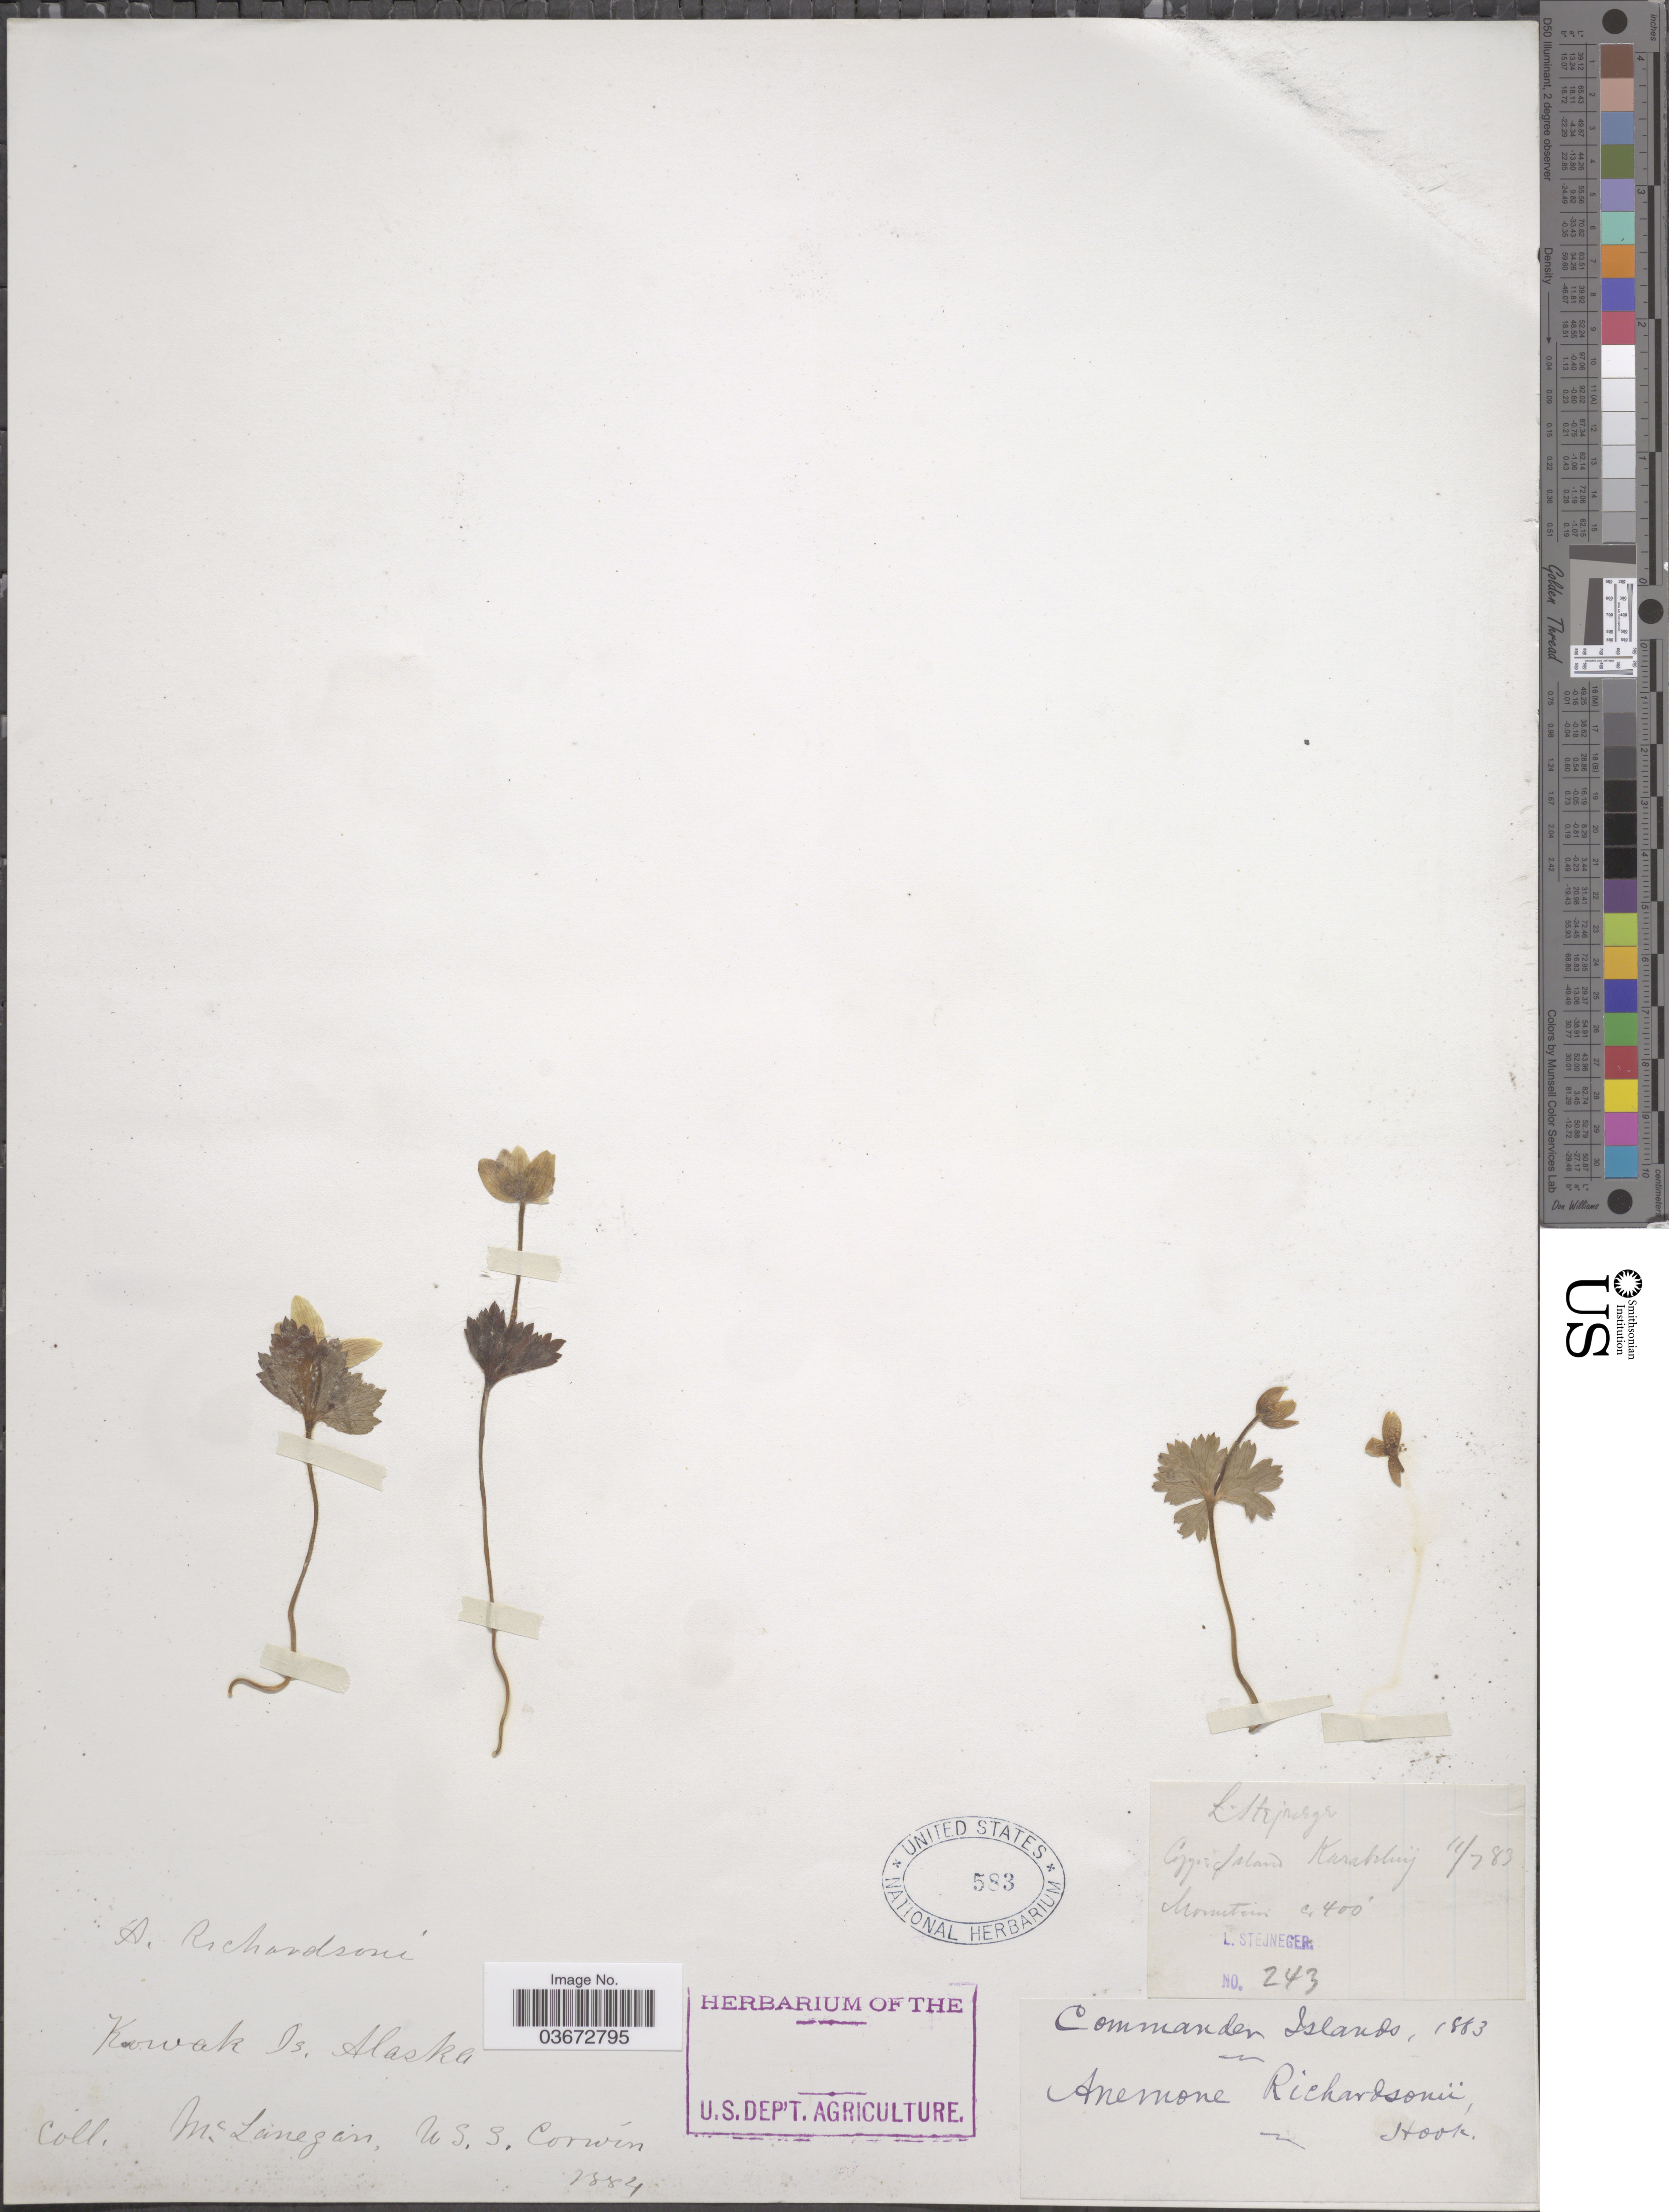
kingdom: Plantae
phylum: Tracheophyta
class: Magnoliopsida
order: Ranunculales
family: Ranunculaceae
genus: Anemone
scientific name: Anemone richardsonii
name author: Hook.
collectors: L. Stejneger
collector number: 243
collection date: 1883-07-11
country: Russian Federation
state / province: Kamchatka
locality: Mountain. Commander Islands.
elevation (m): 122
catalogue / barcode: US 583